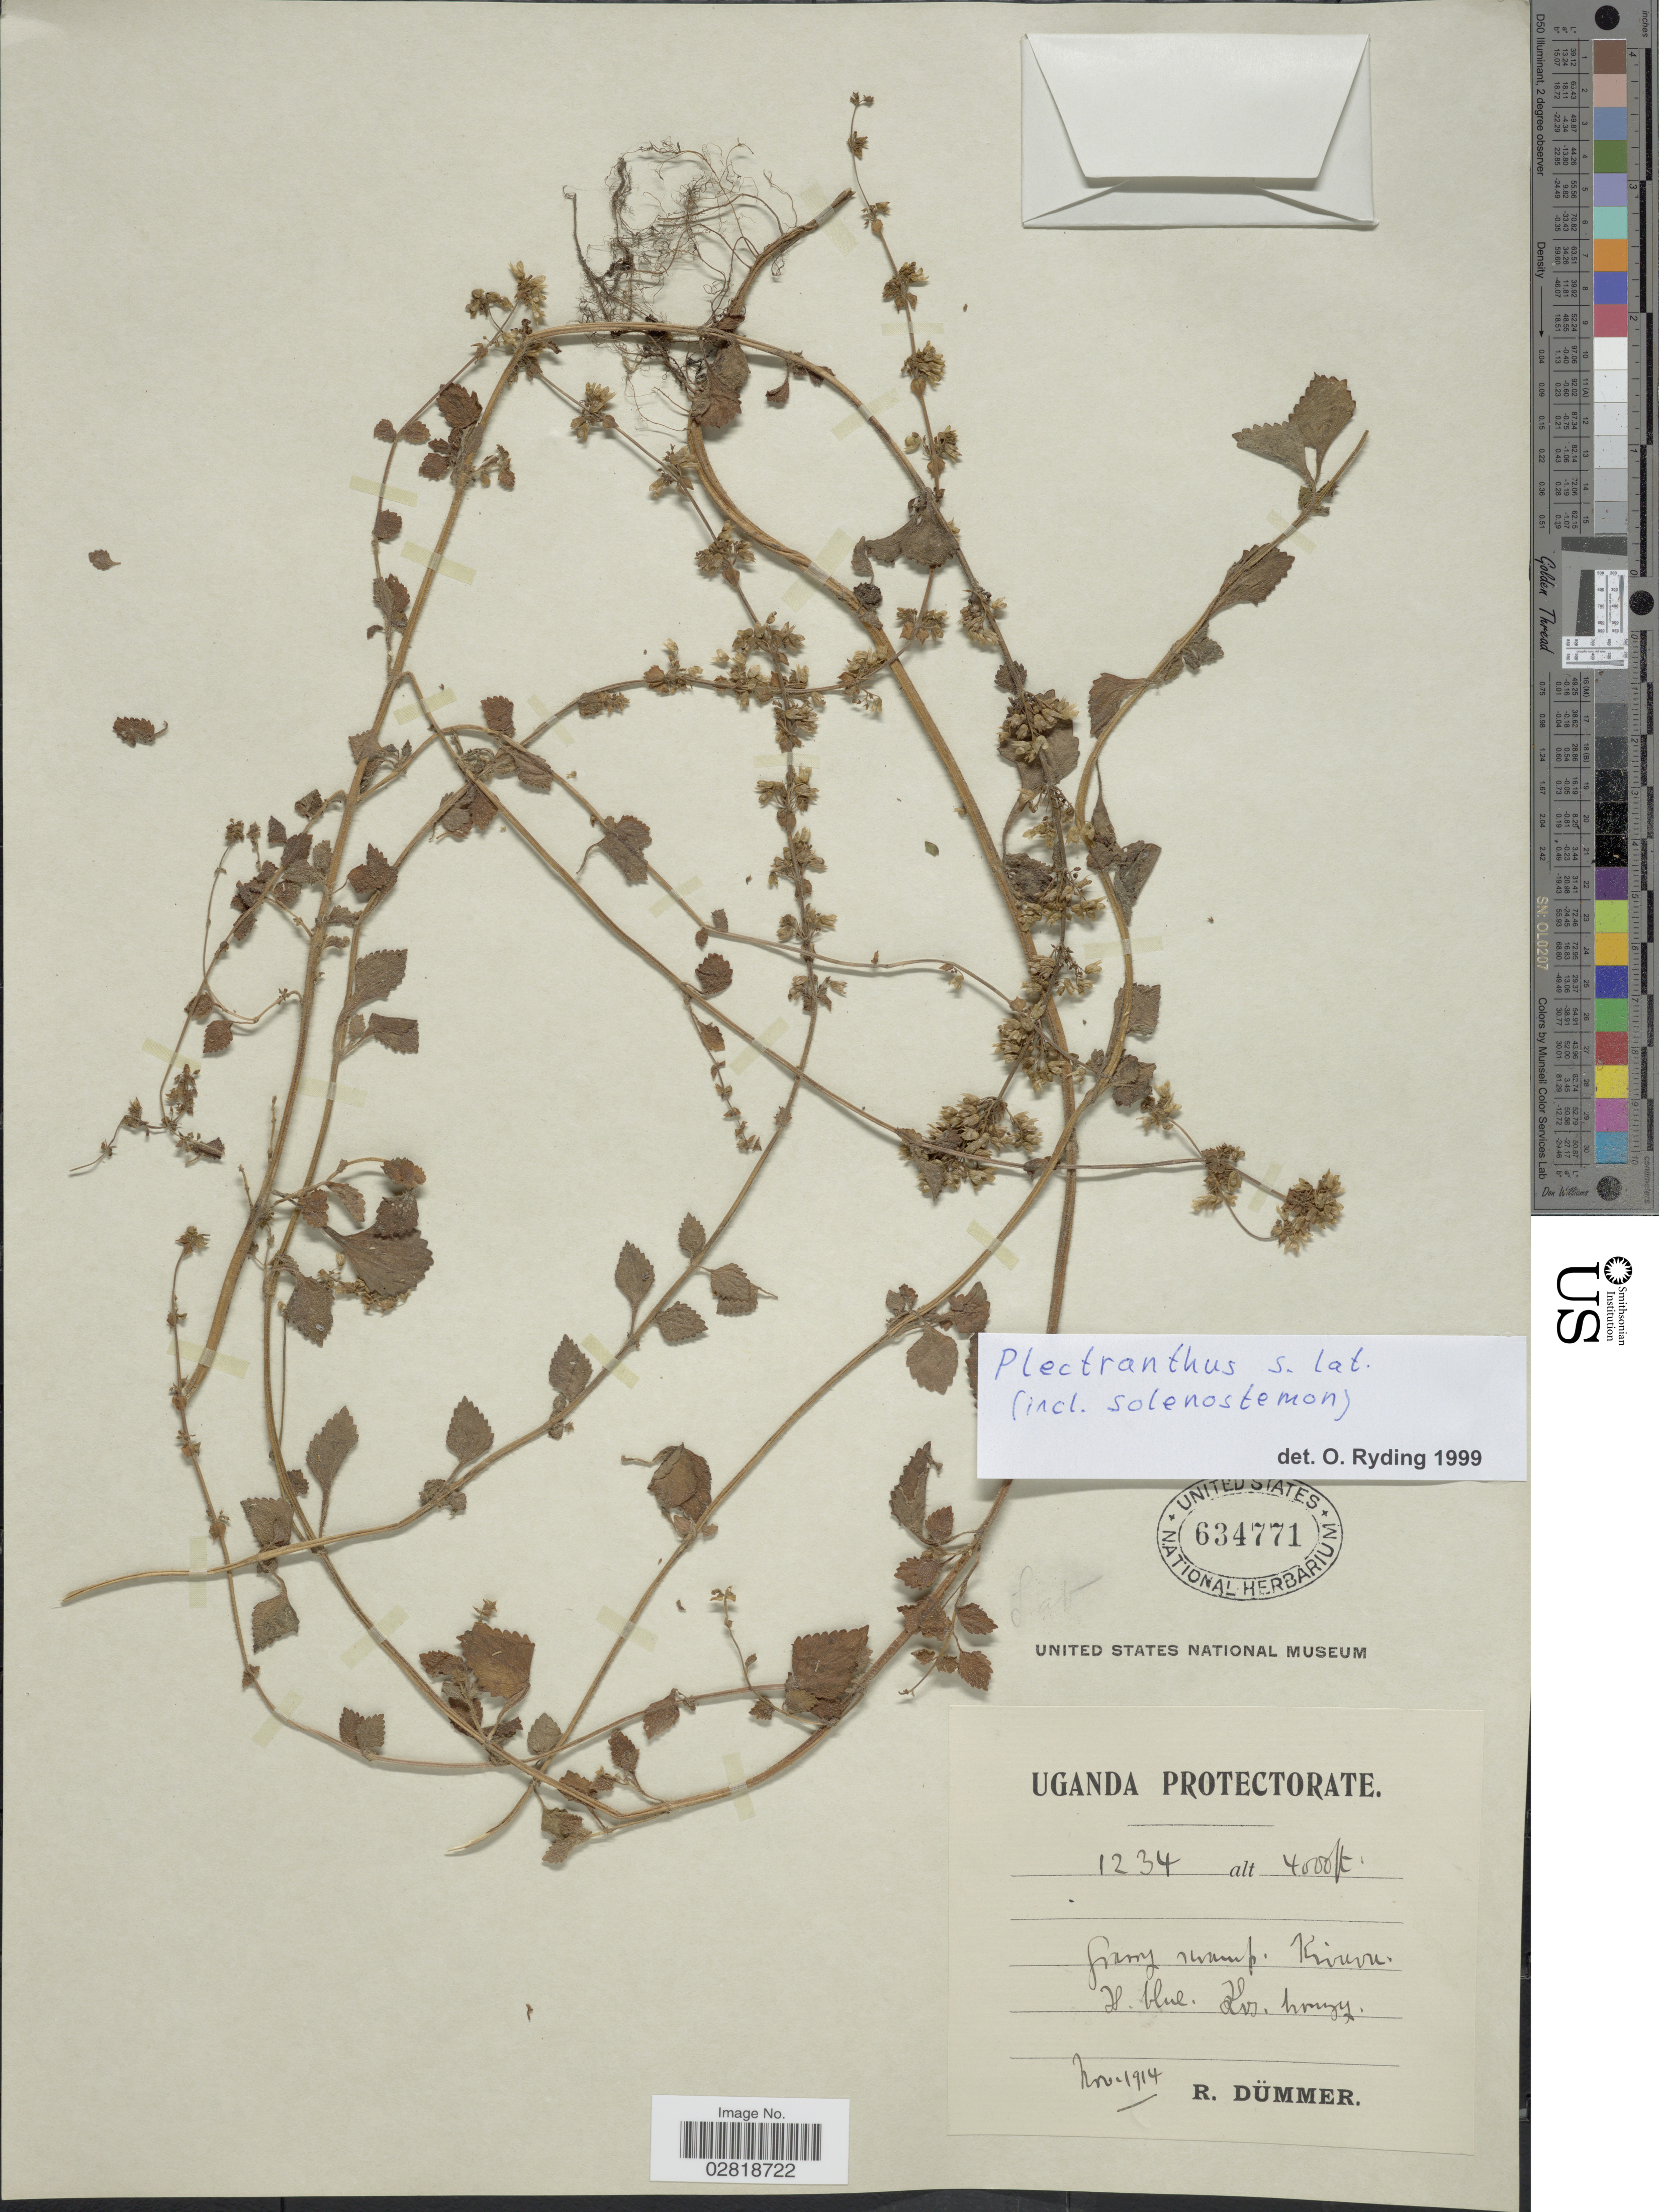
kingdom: Plantae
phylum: Tracheophyta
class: Magnoliopsida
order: Lamiales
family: Lamiaceae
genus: Plectranthus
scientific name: Plectranthus sp.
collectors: R. A. Dümmer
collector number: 1234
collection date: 1914-11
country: Uganda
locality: Uganda Protectorate. Kivuvu.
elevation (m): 1219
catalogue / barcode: US 634771